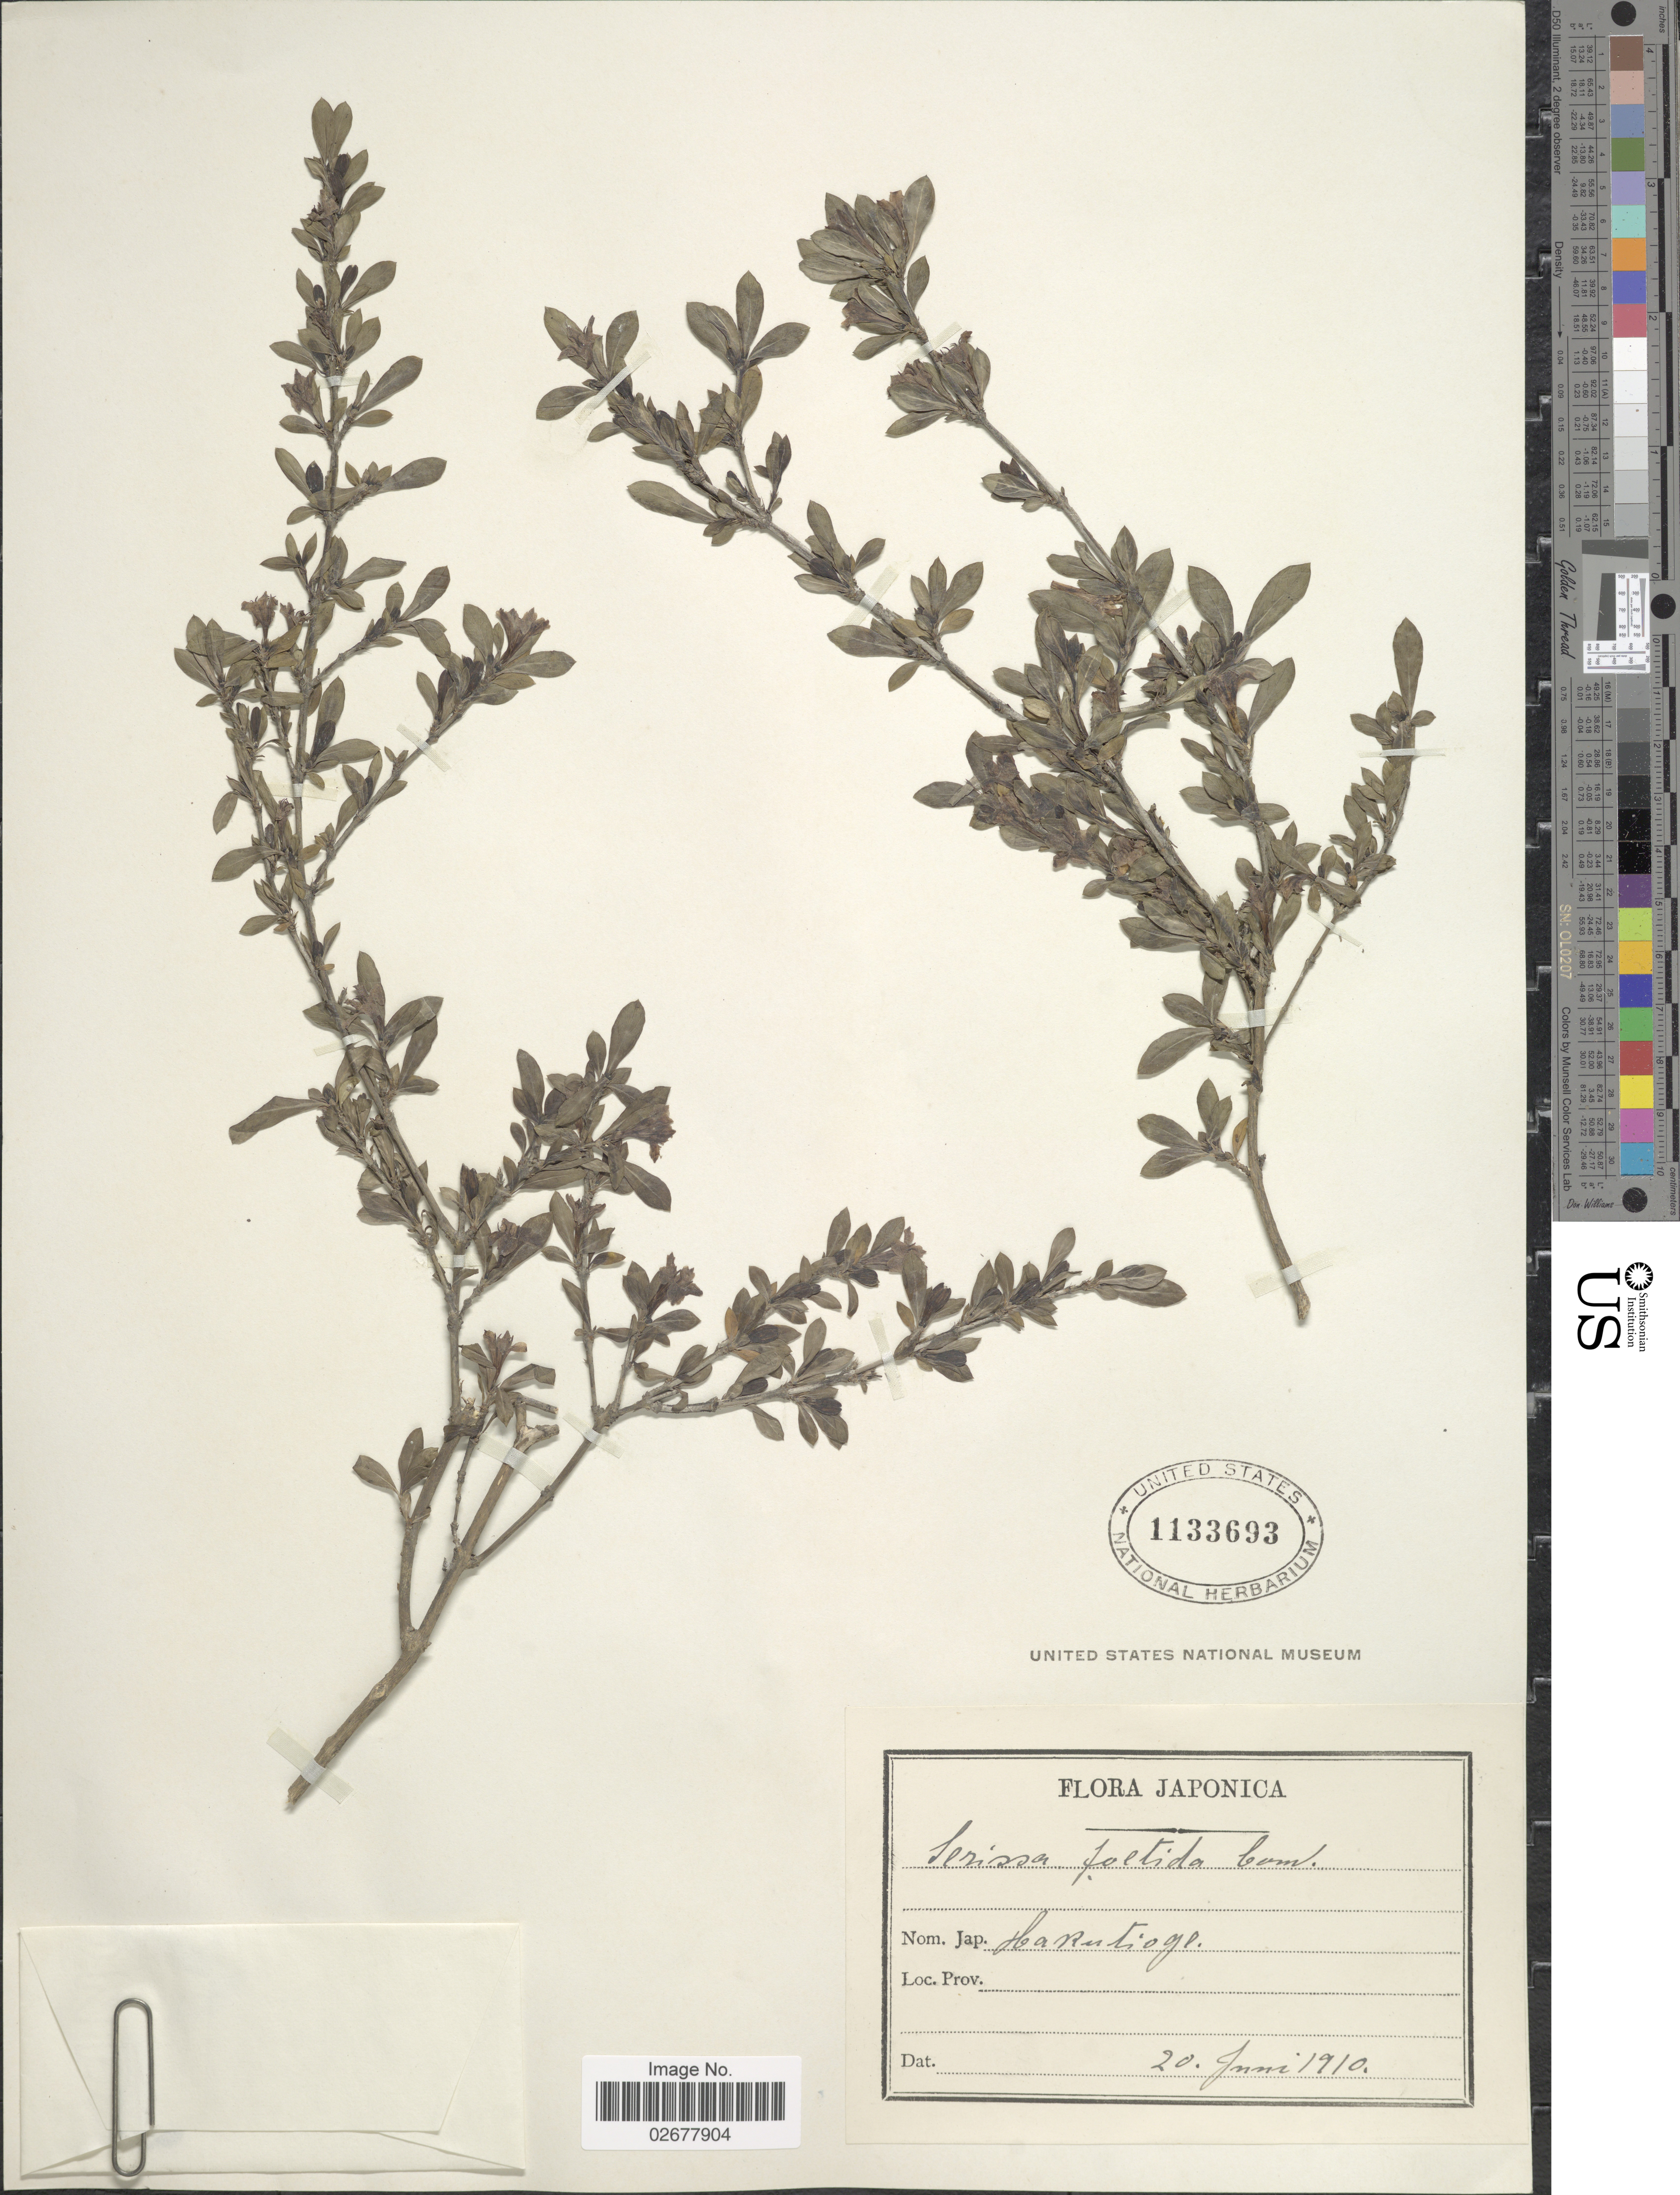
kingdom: Plantae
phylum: Tracheophyta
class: Magnoliopsida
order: Gentianales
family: Rubiaceae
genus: Serissa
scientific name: Serissa japonica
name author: (Thunb.) Thunb.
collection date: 1910-06-20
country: Japan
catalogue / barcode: US 1133693